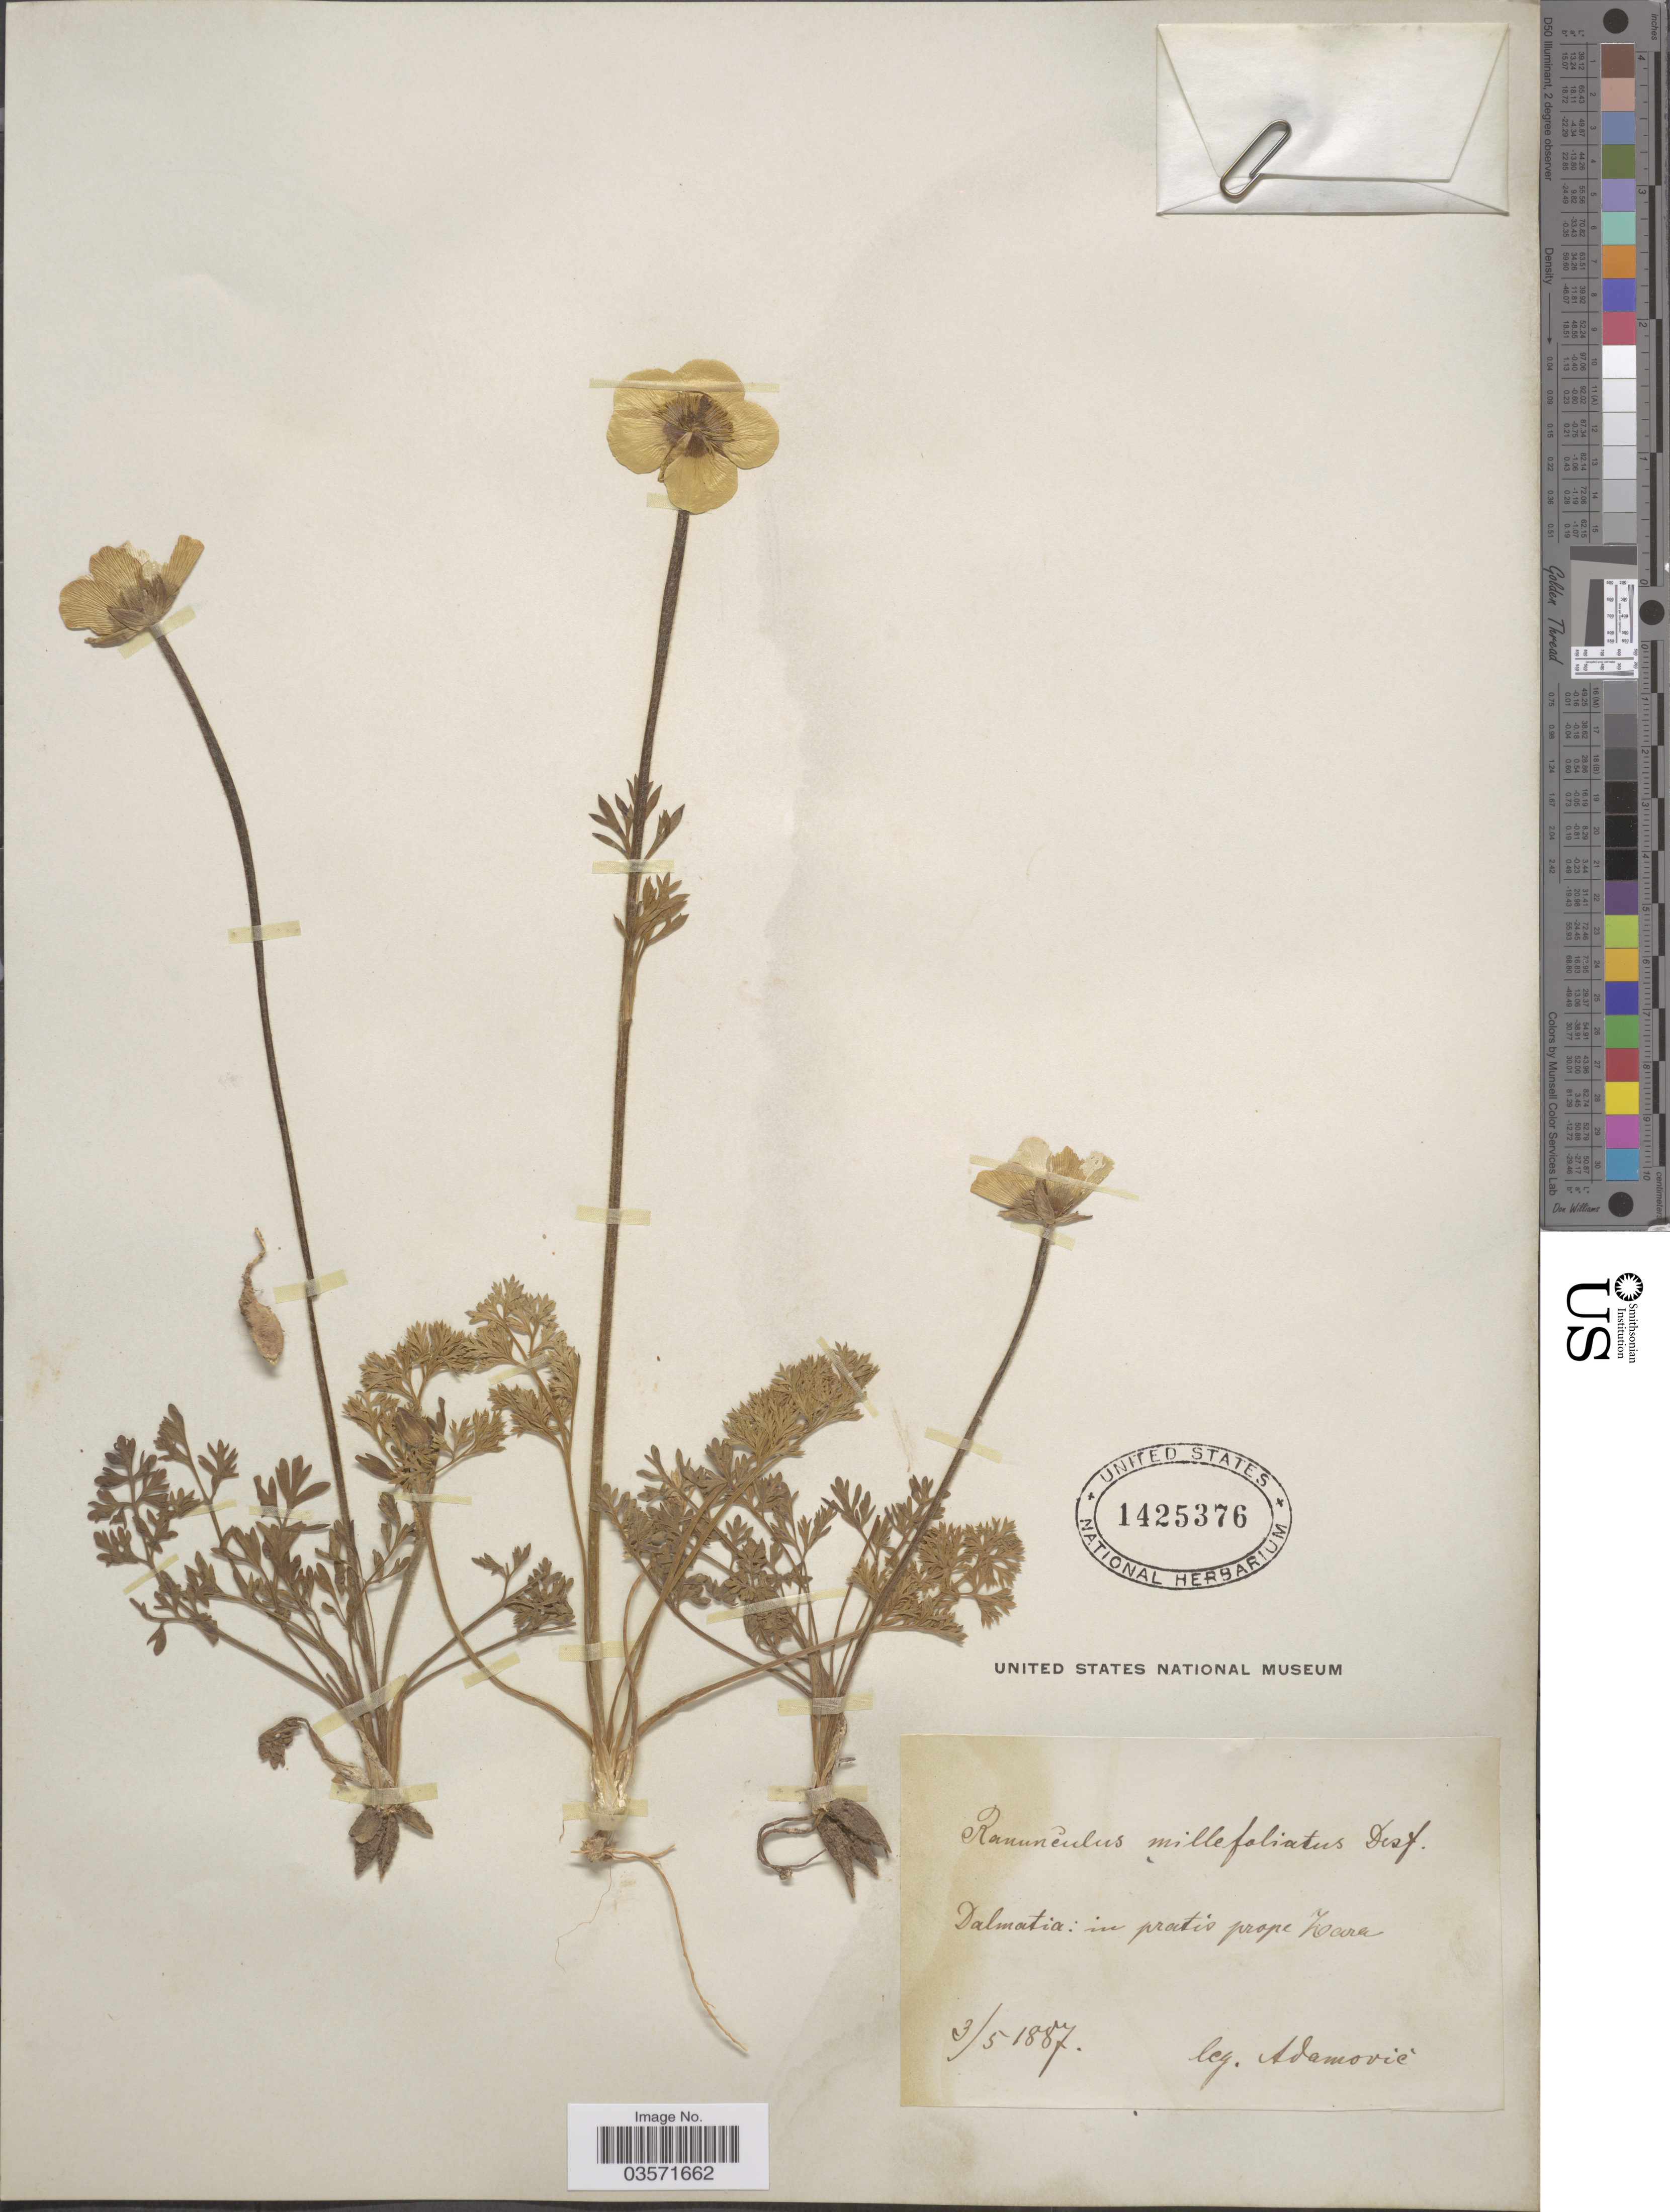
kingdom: Plantae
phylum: Tracheophyta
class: Magnoliopsida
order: Ranunculales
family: Ranunculaceae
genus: Ranunculus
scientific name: Ranunculus millefoliatus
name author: Vahl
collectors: Adamovic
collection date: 1887-05-03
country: Croatia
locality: Dalmatia: in pratis prope Zaara.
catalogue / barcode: US 1425376